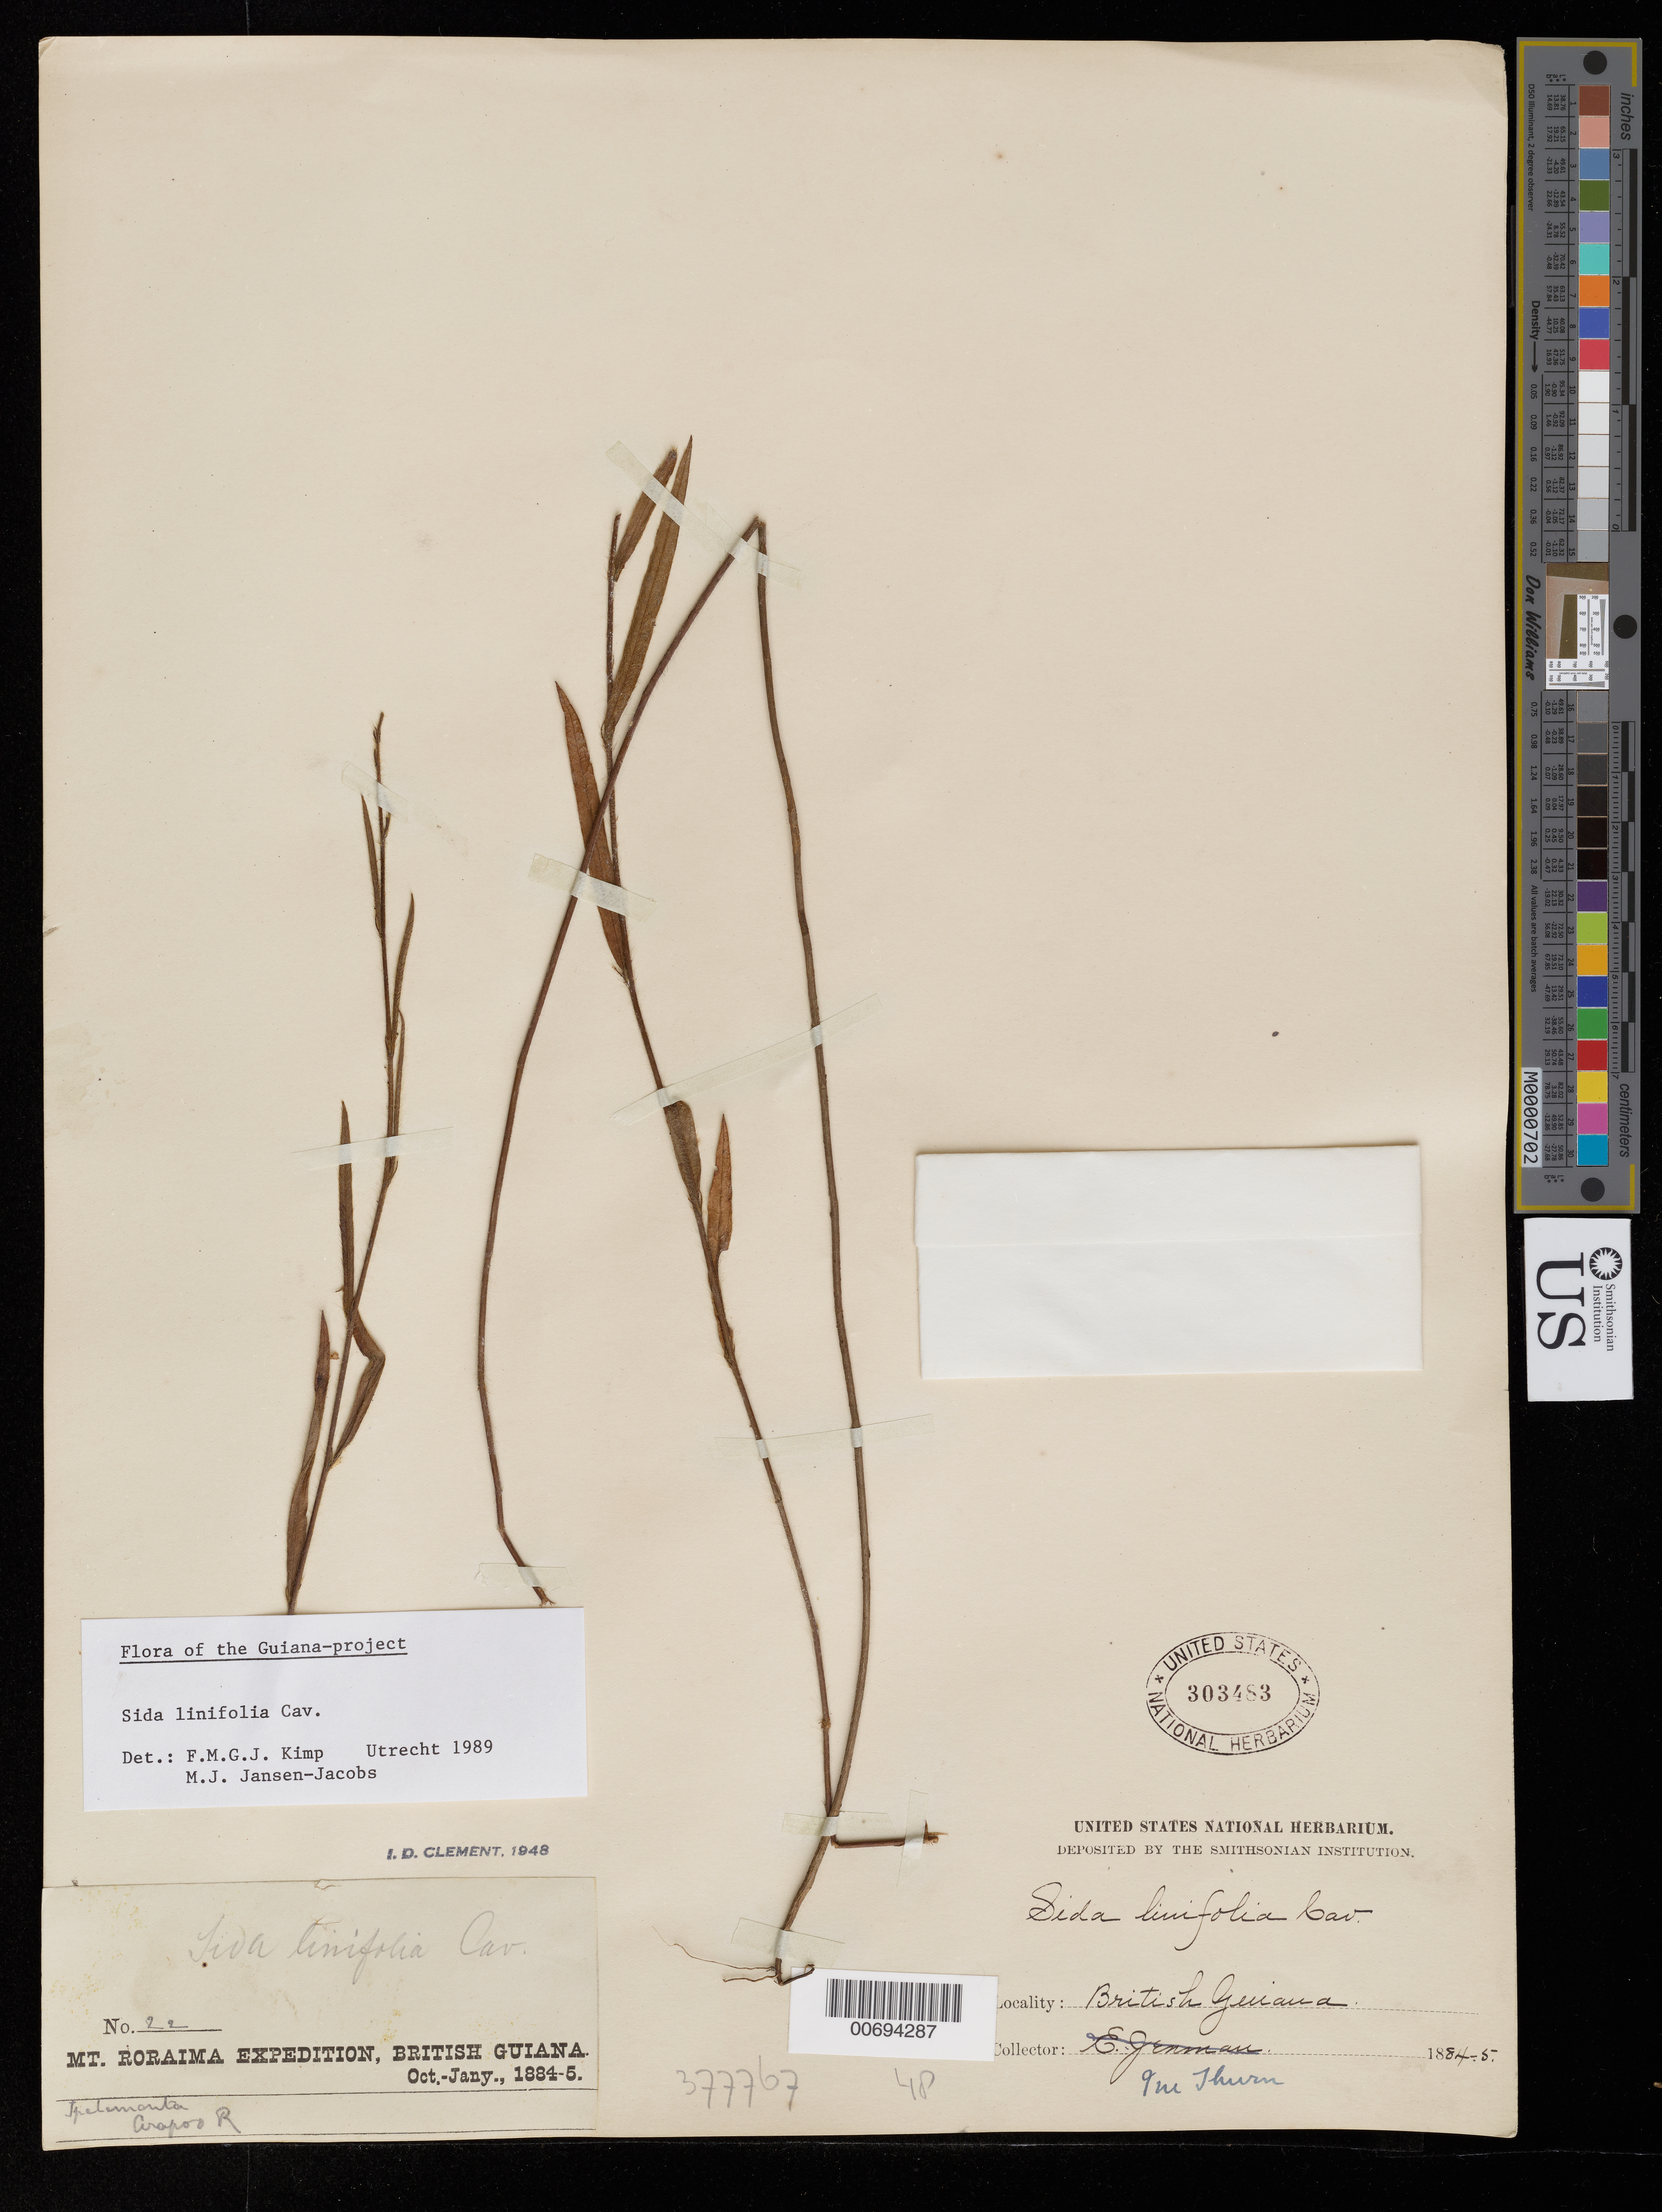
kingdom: Plantae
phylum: Tracheophyta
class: Magnoliopsida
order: Malvales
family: Malvaceae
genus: Sida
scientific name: Sida linifolia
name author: Cav.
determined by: Kimp, F. M.; Jansen-Jacobs, M. J.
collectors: E. F. im Thurn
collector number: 22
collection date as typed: October 1884 to January 1885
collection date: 1884-10/1885-01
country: Guyana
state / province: Barima-Waini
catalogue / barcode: US 303483